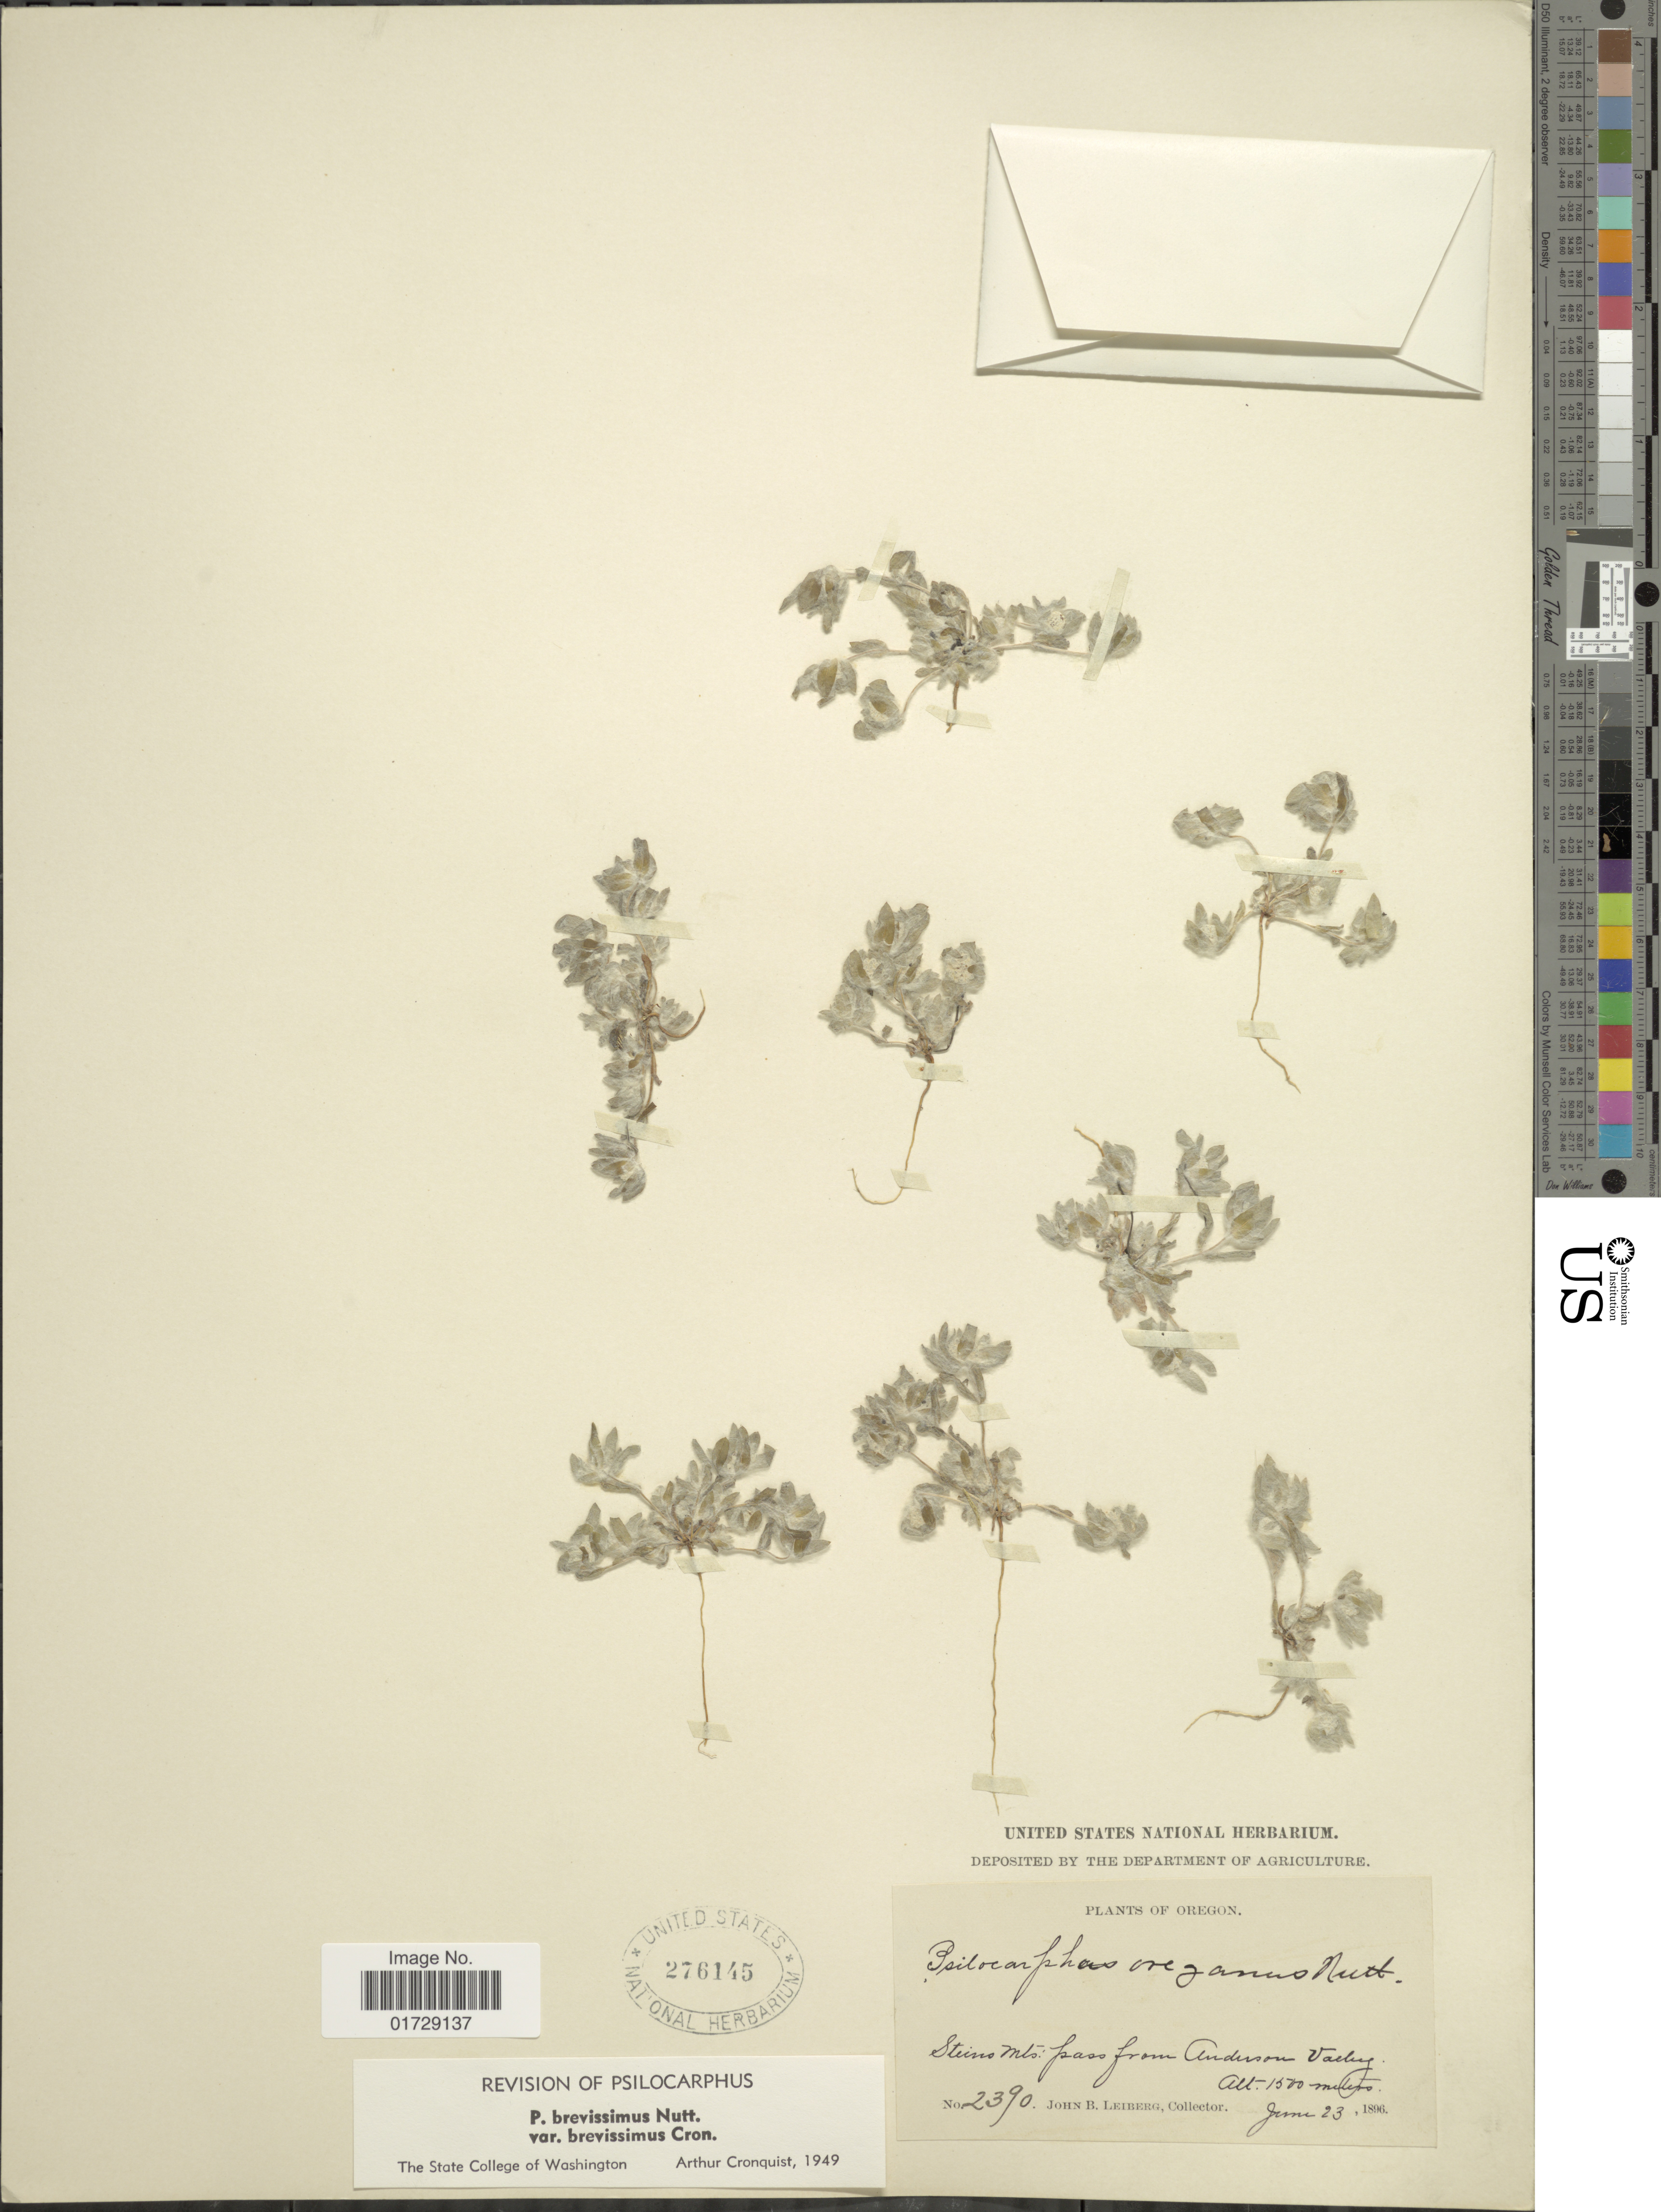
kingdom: Plantae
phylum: Tracheophyta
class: Magnoliopsida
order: Asterales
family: Asteraceae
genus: Psilocarphus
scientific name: Psilocarphus brevissimus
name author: Nutt.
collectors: J. B. Leiberg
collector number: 2390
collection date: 1896-06-23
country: United States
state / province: Oregon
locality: Steins Mts. pass from Anderson Valley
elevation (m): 1500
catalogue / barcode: US 276145